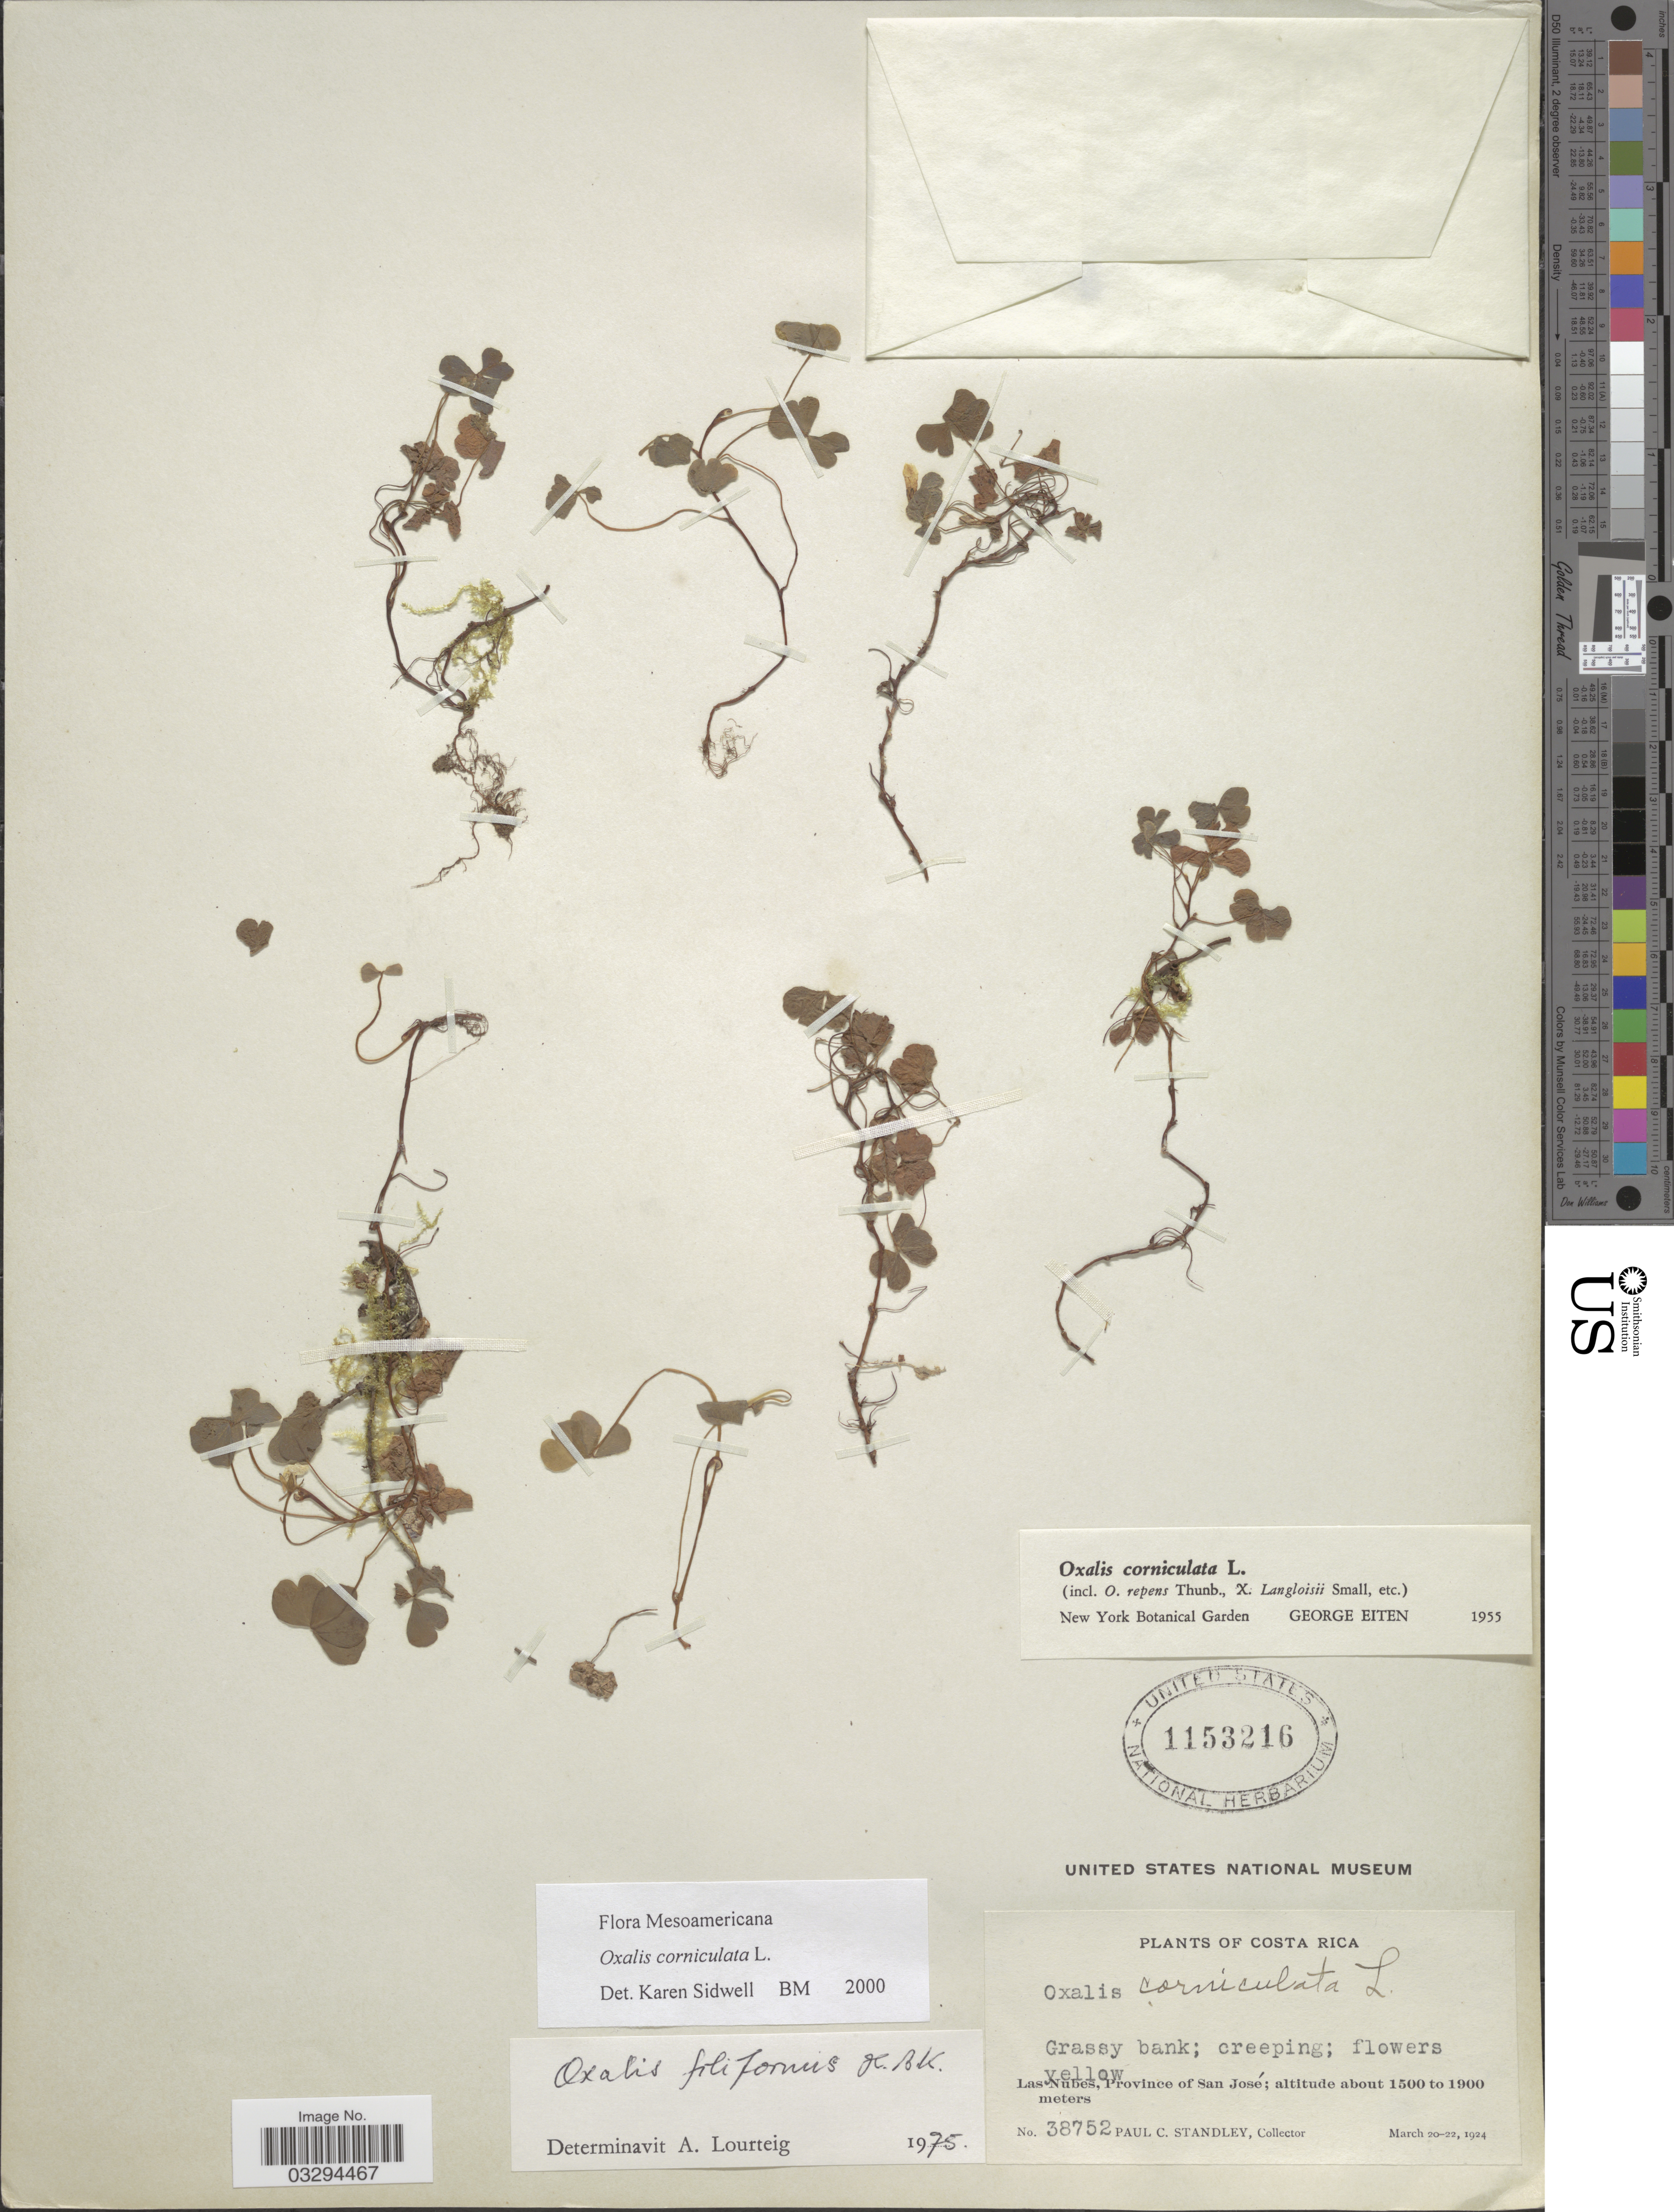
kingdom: Plantae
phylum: Tracheophyta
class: Magnoliopsida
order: Oxalidales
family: Oxalidaceae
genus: Oxalis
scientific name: Oxalis corniculata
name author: L.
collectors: P. C. Standley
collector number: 38752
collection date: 1924-03-20/1924-03-22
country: Costa Rica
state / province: San José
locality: Las Nubes.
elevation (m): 1500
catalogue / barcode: US 1153216